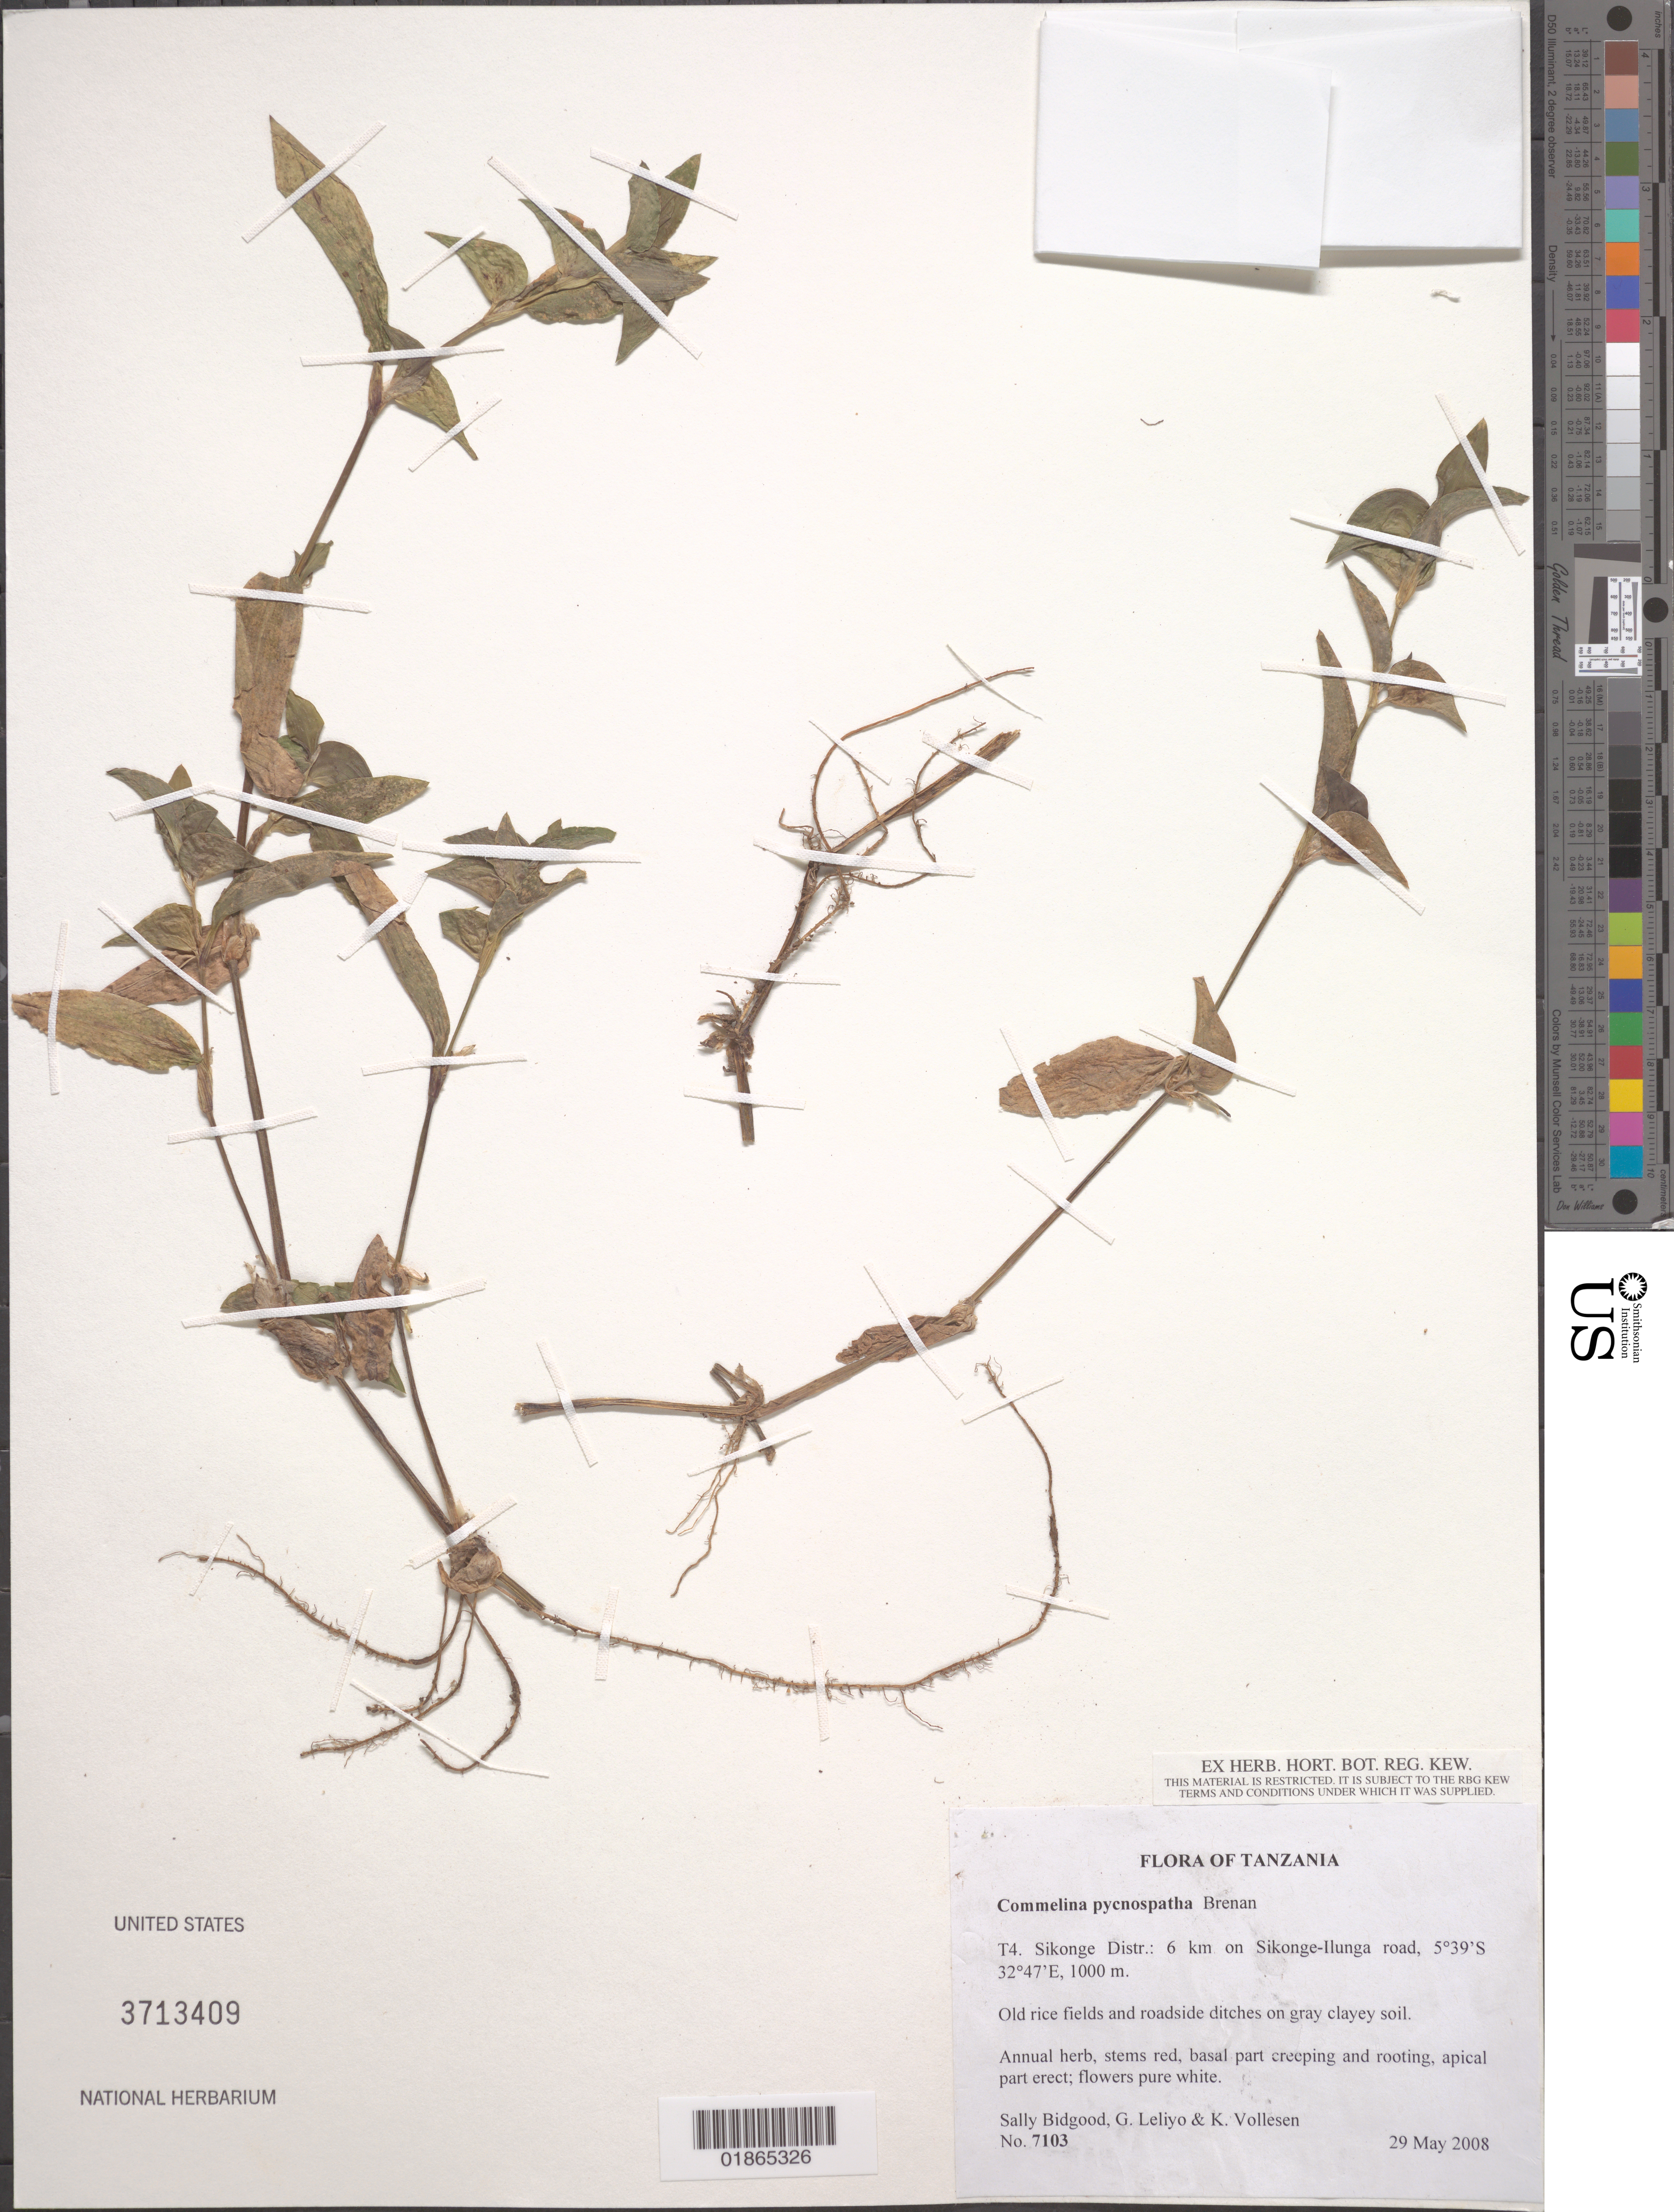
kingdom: Plantae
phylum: Tracheophyta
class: Liliopsida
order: Commelinales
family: Commelinaceae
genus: Commelina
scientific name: Commelina pycnospatha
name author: Brenan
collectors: S. Bidgood, G. Leliyo & K. Vollesen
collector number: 7103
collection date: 2008-05-29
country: Tanzania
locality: T4 Sikonge Distr. 6 km on Sikonge-Ilunga road.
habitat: Old rice fields and roadside on gray clayey soil.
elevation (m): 1000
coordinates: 5 39 S, 32 47 E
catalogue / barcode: US 3713409